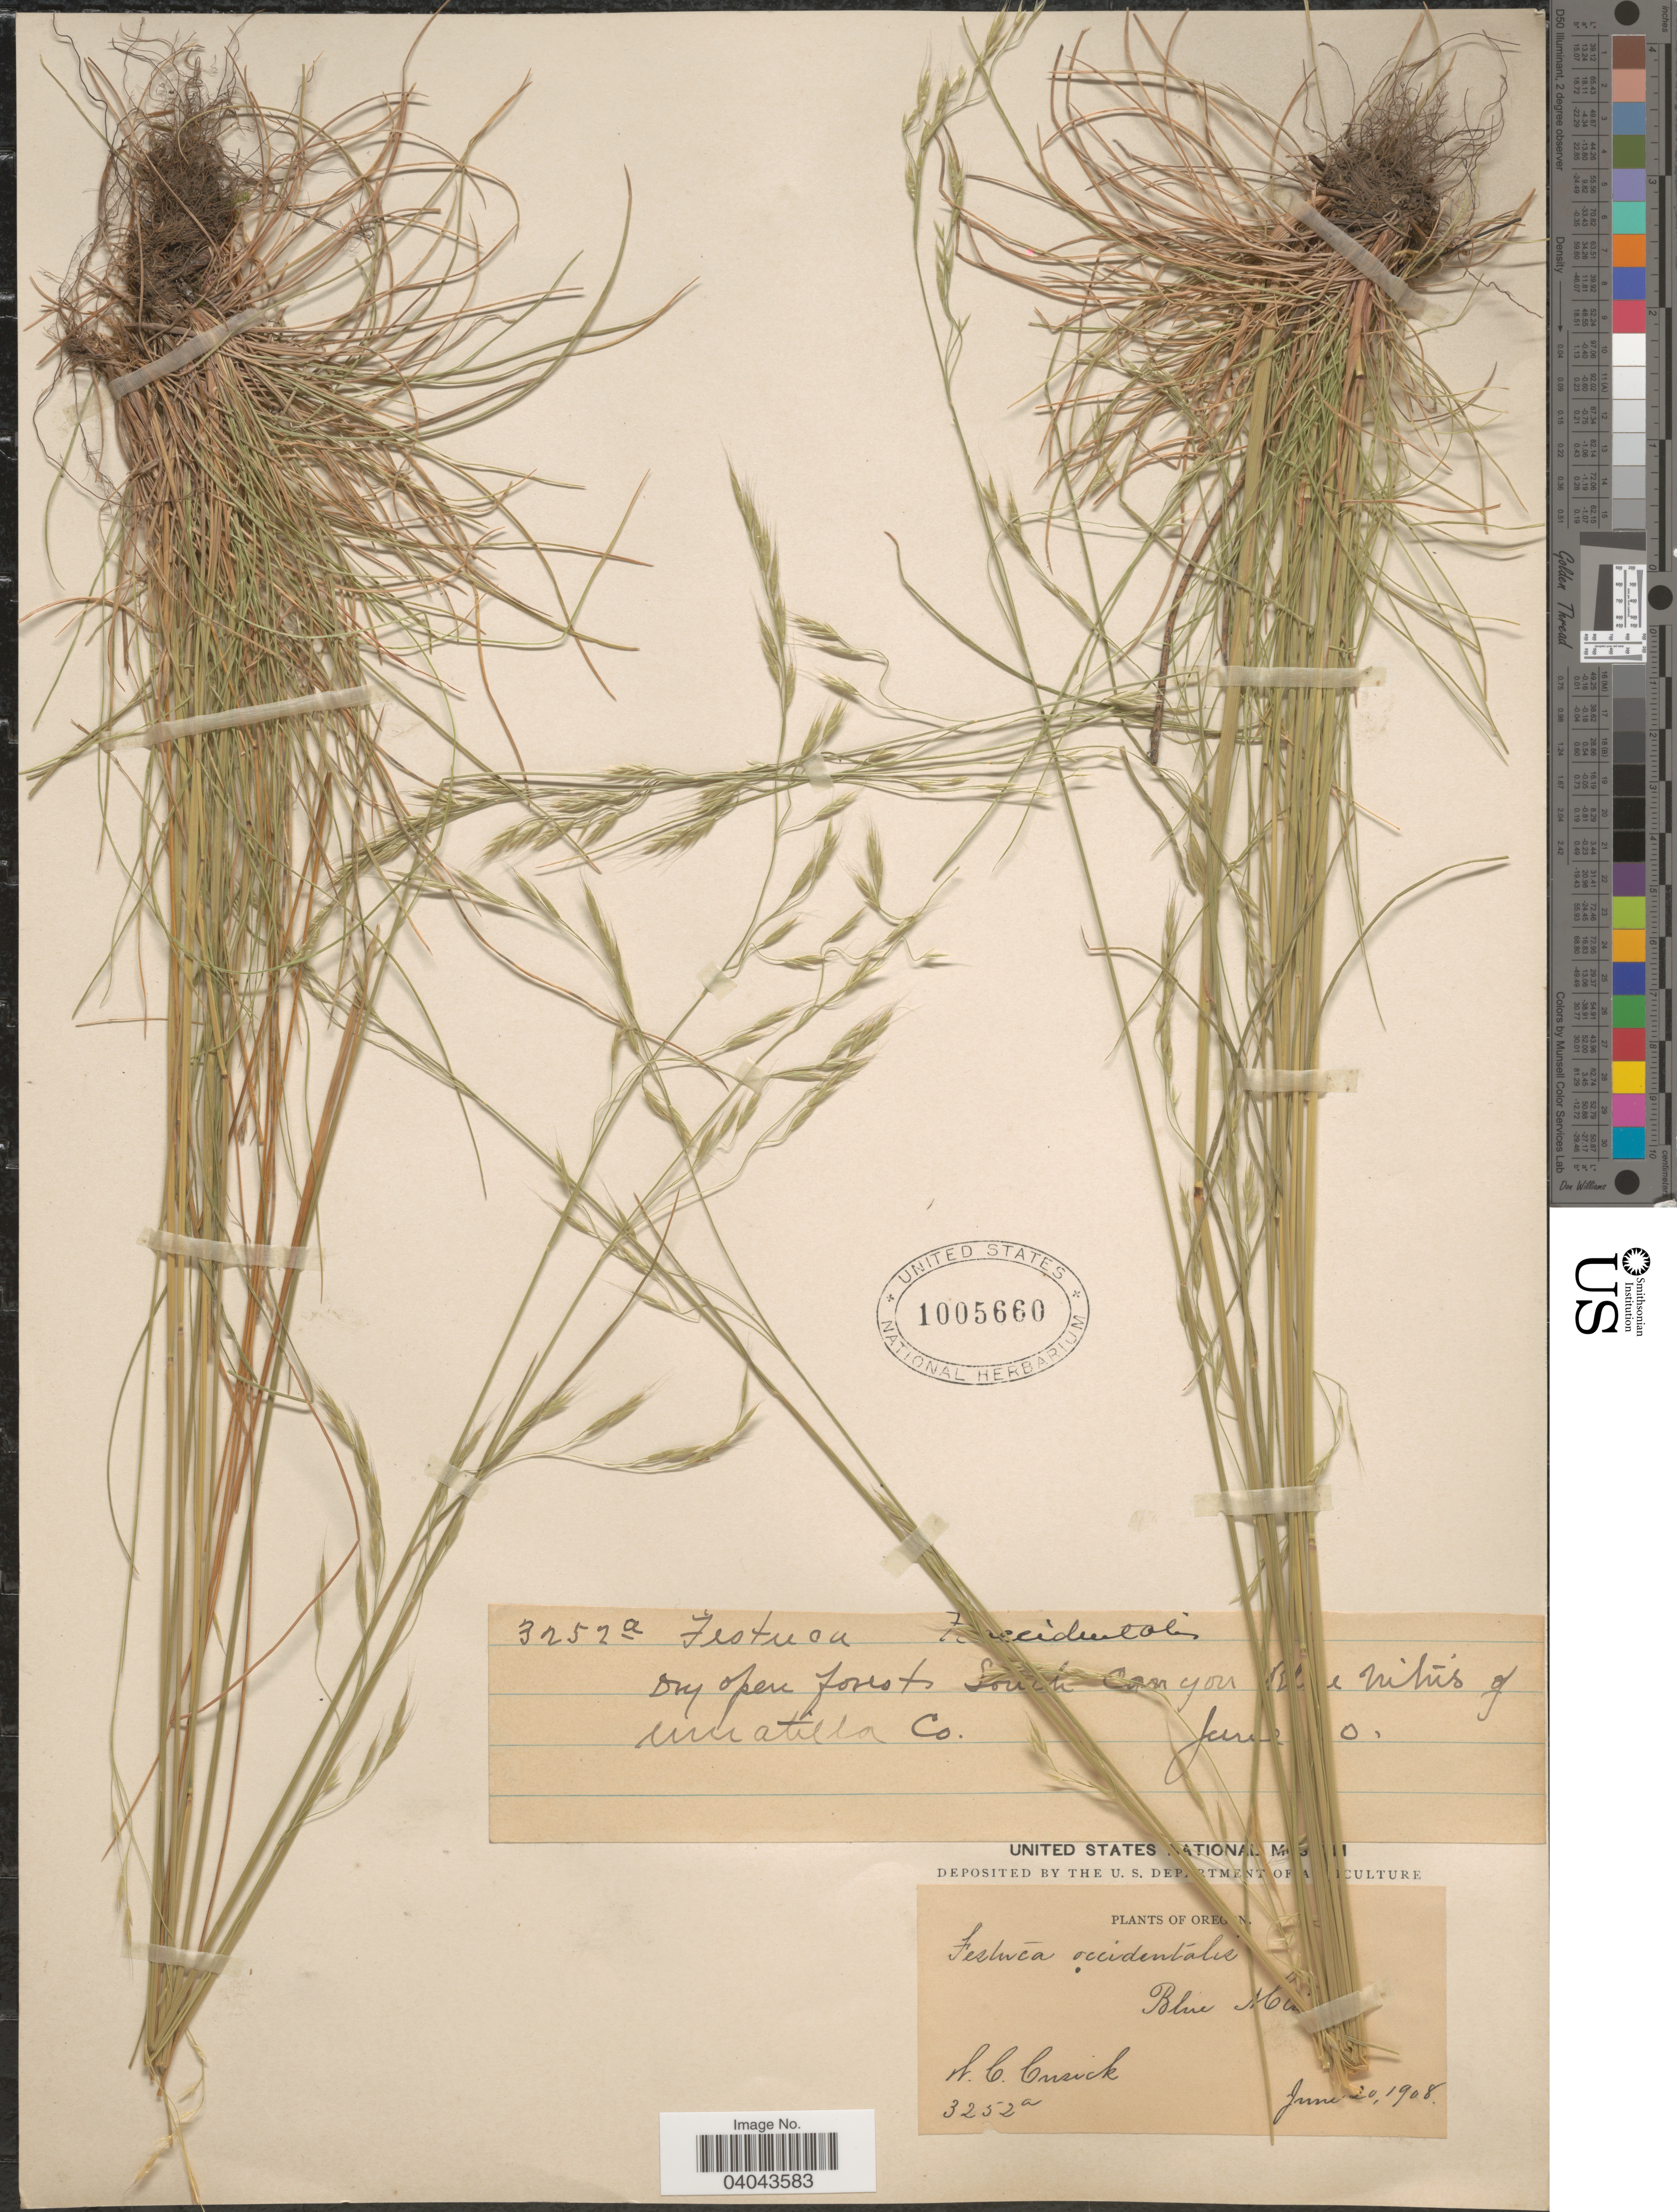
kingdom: Plantae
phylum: Tracheophyta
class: Liliopsida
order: Poales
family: Poaceae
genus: Festuca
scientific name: Festuca occidentalis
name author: Hook.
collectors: W. C. Cusick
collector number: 3252a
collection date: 1908-06-20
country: United States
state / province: Oregon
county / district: Umatilla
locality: South Canyon Blue Mts. of Umatilla Co.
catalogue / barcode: US 1005660